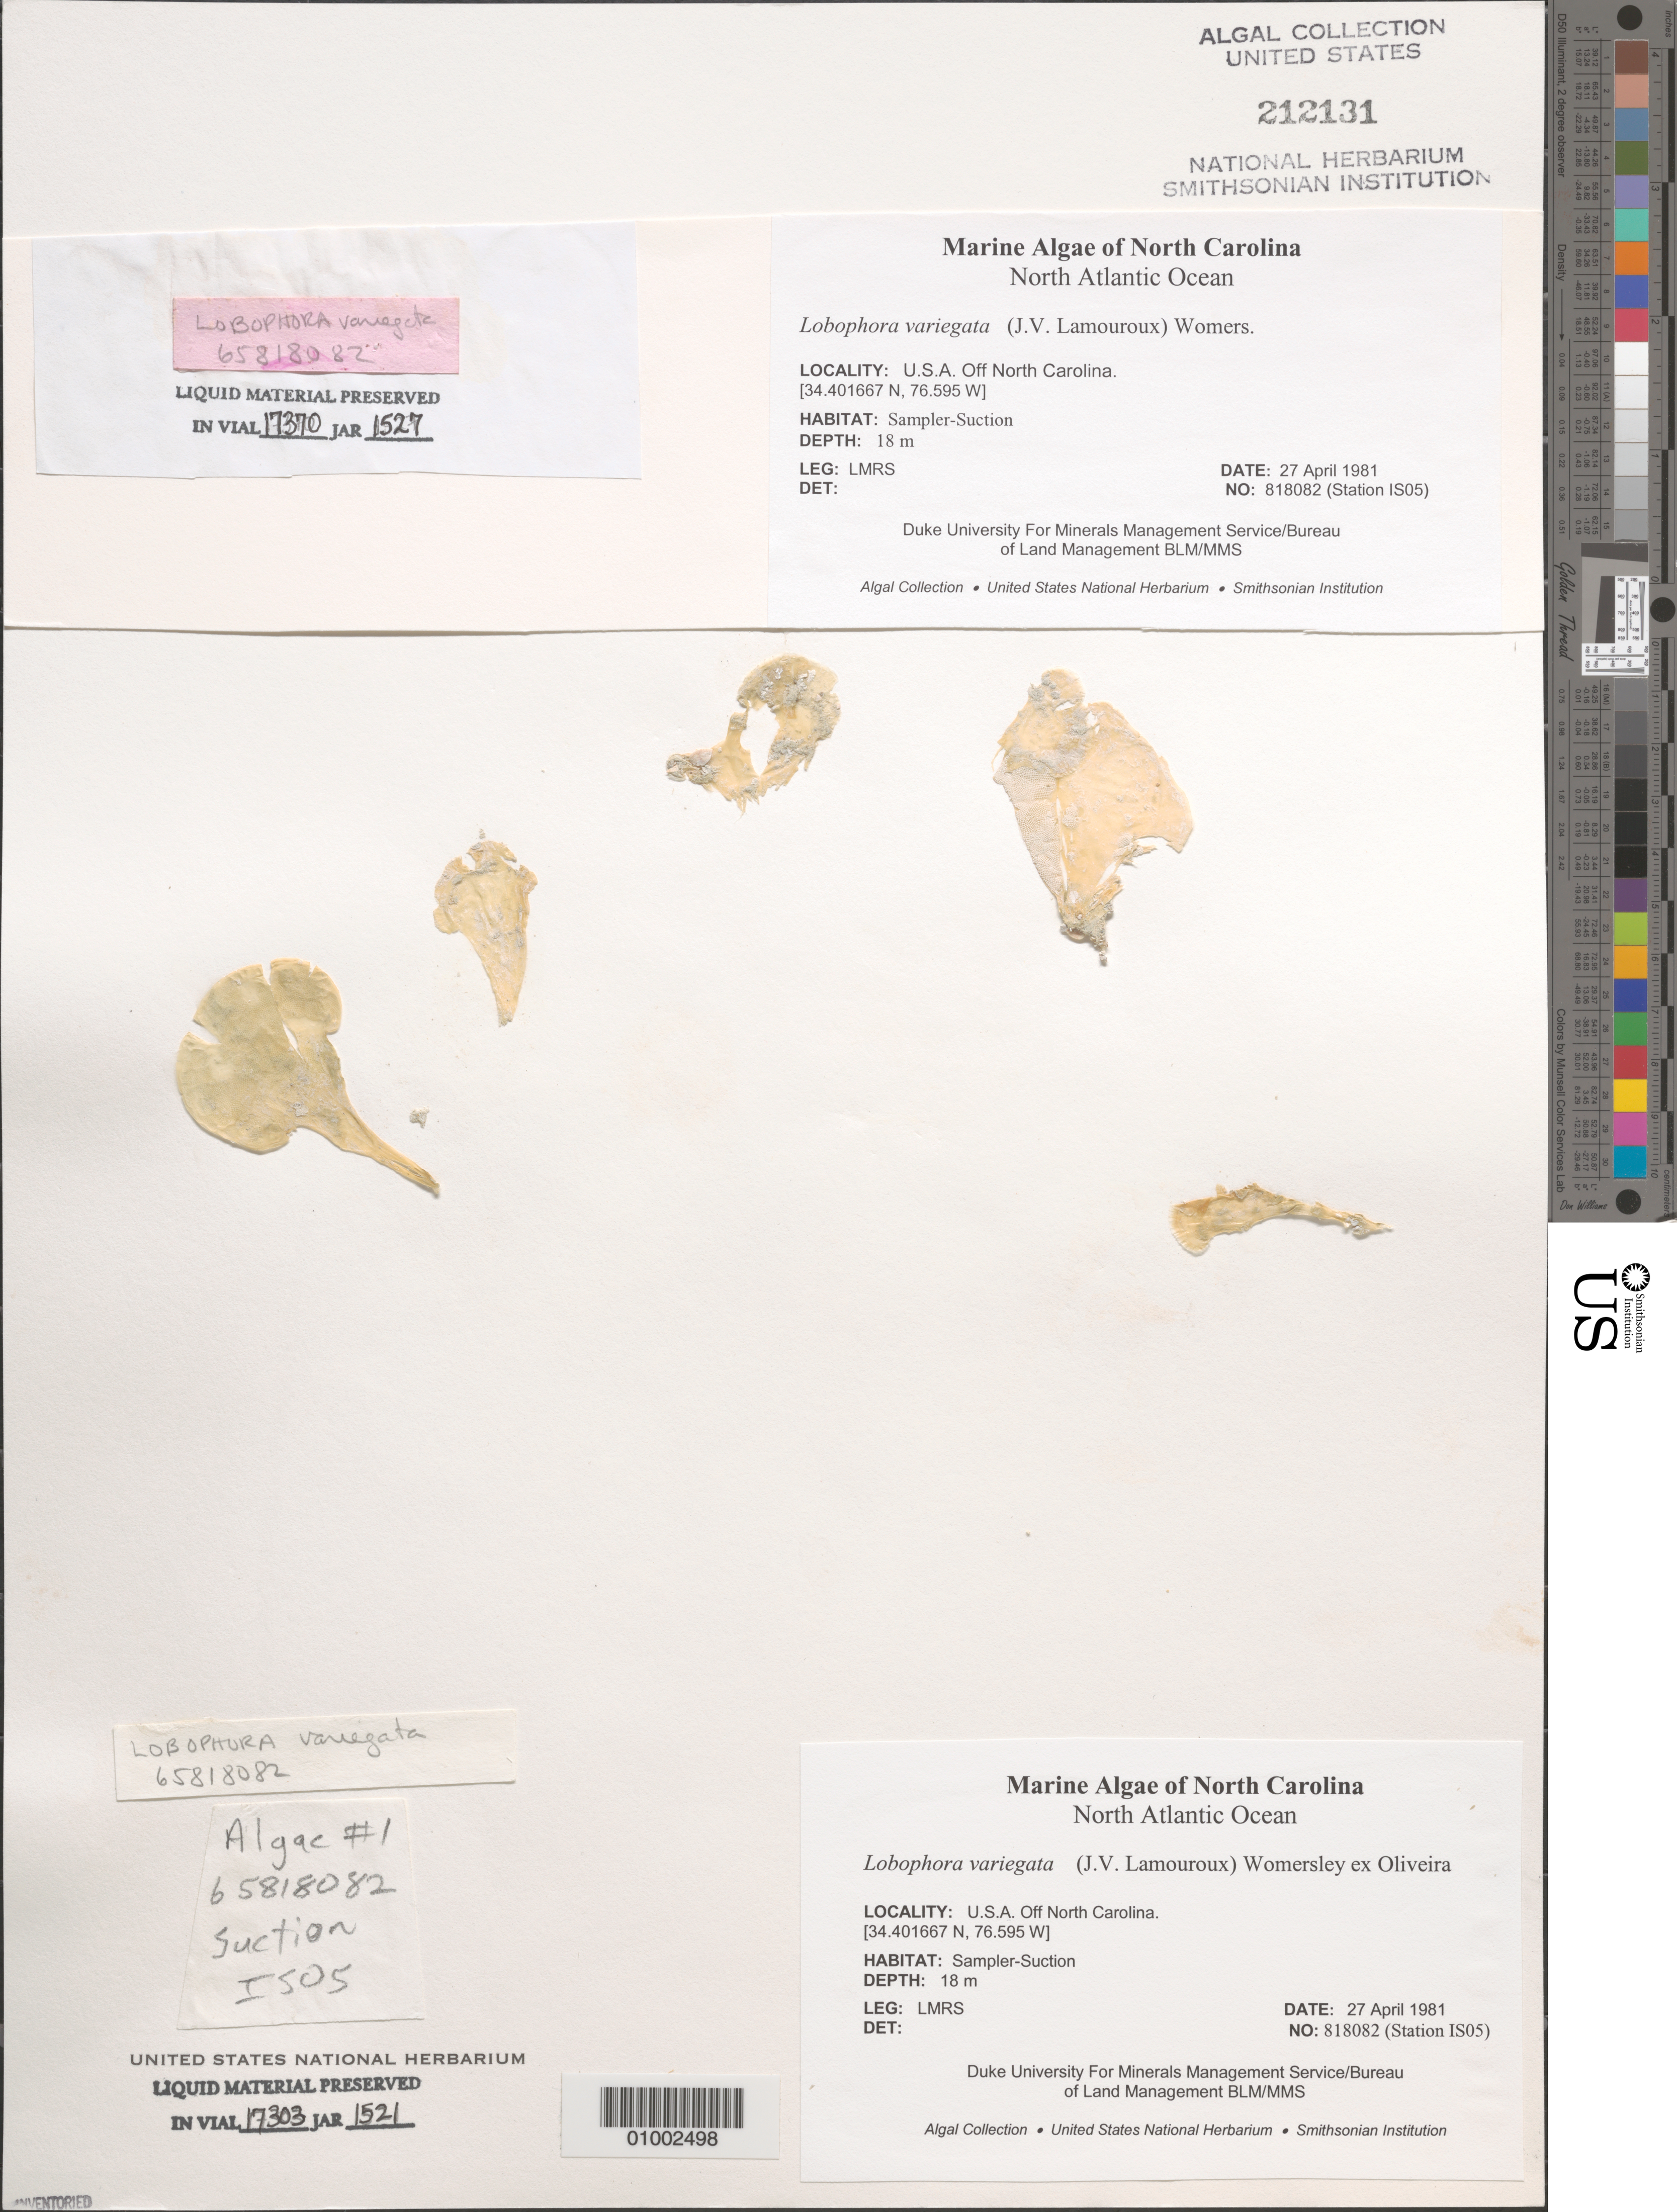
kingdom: Chromista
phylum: Ochrophyta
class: Phaeophyceae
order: Dictyotales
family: Dictyotaceae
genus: Lobophora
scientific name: Lobophora variegata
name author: (J.V.Lamouroux) Womersley & E.C. Oliveira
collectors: LMRS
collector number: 818082 (Station IS05)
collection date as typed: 27 Apr 1981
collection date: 1981-04-27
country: United States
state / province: North Carolina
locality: North Atlantic Ocean off North Carolina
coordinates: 34.401667 N, 76.595 W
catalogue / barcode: US 212131